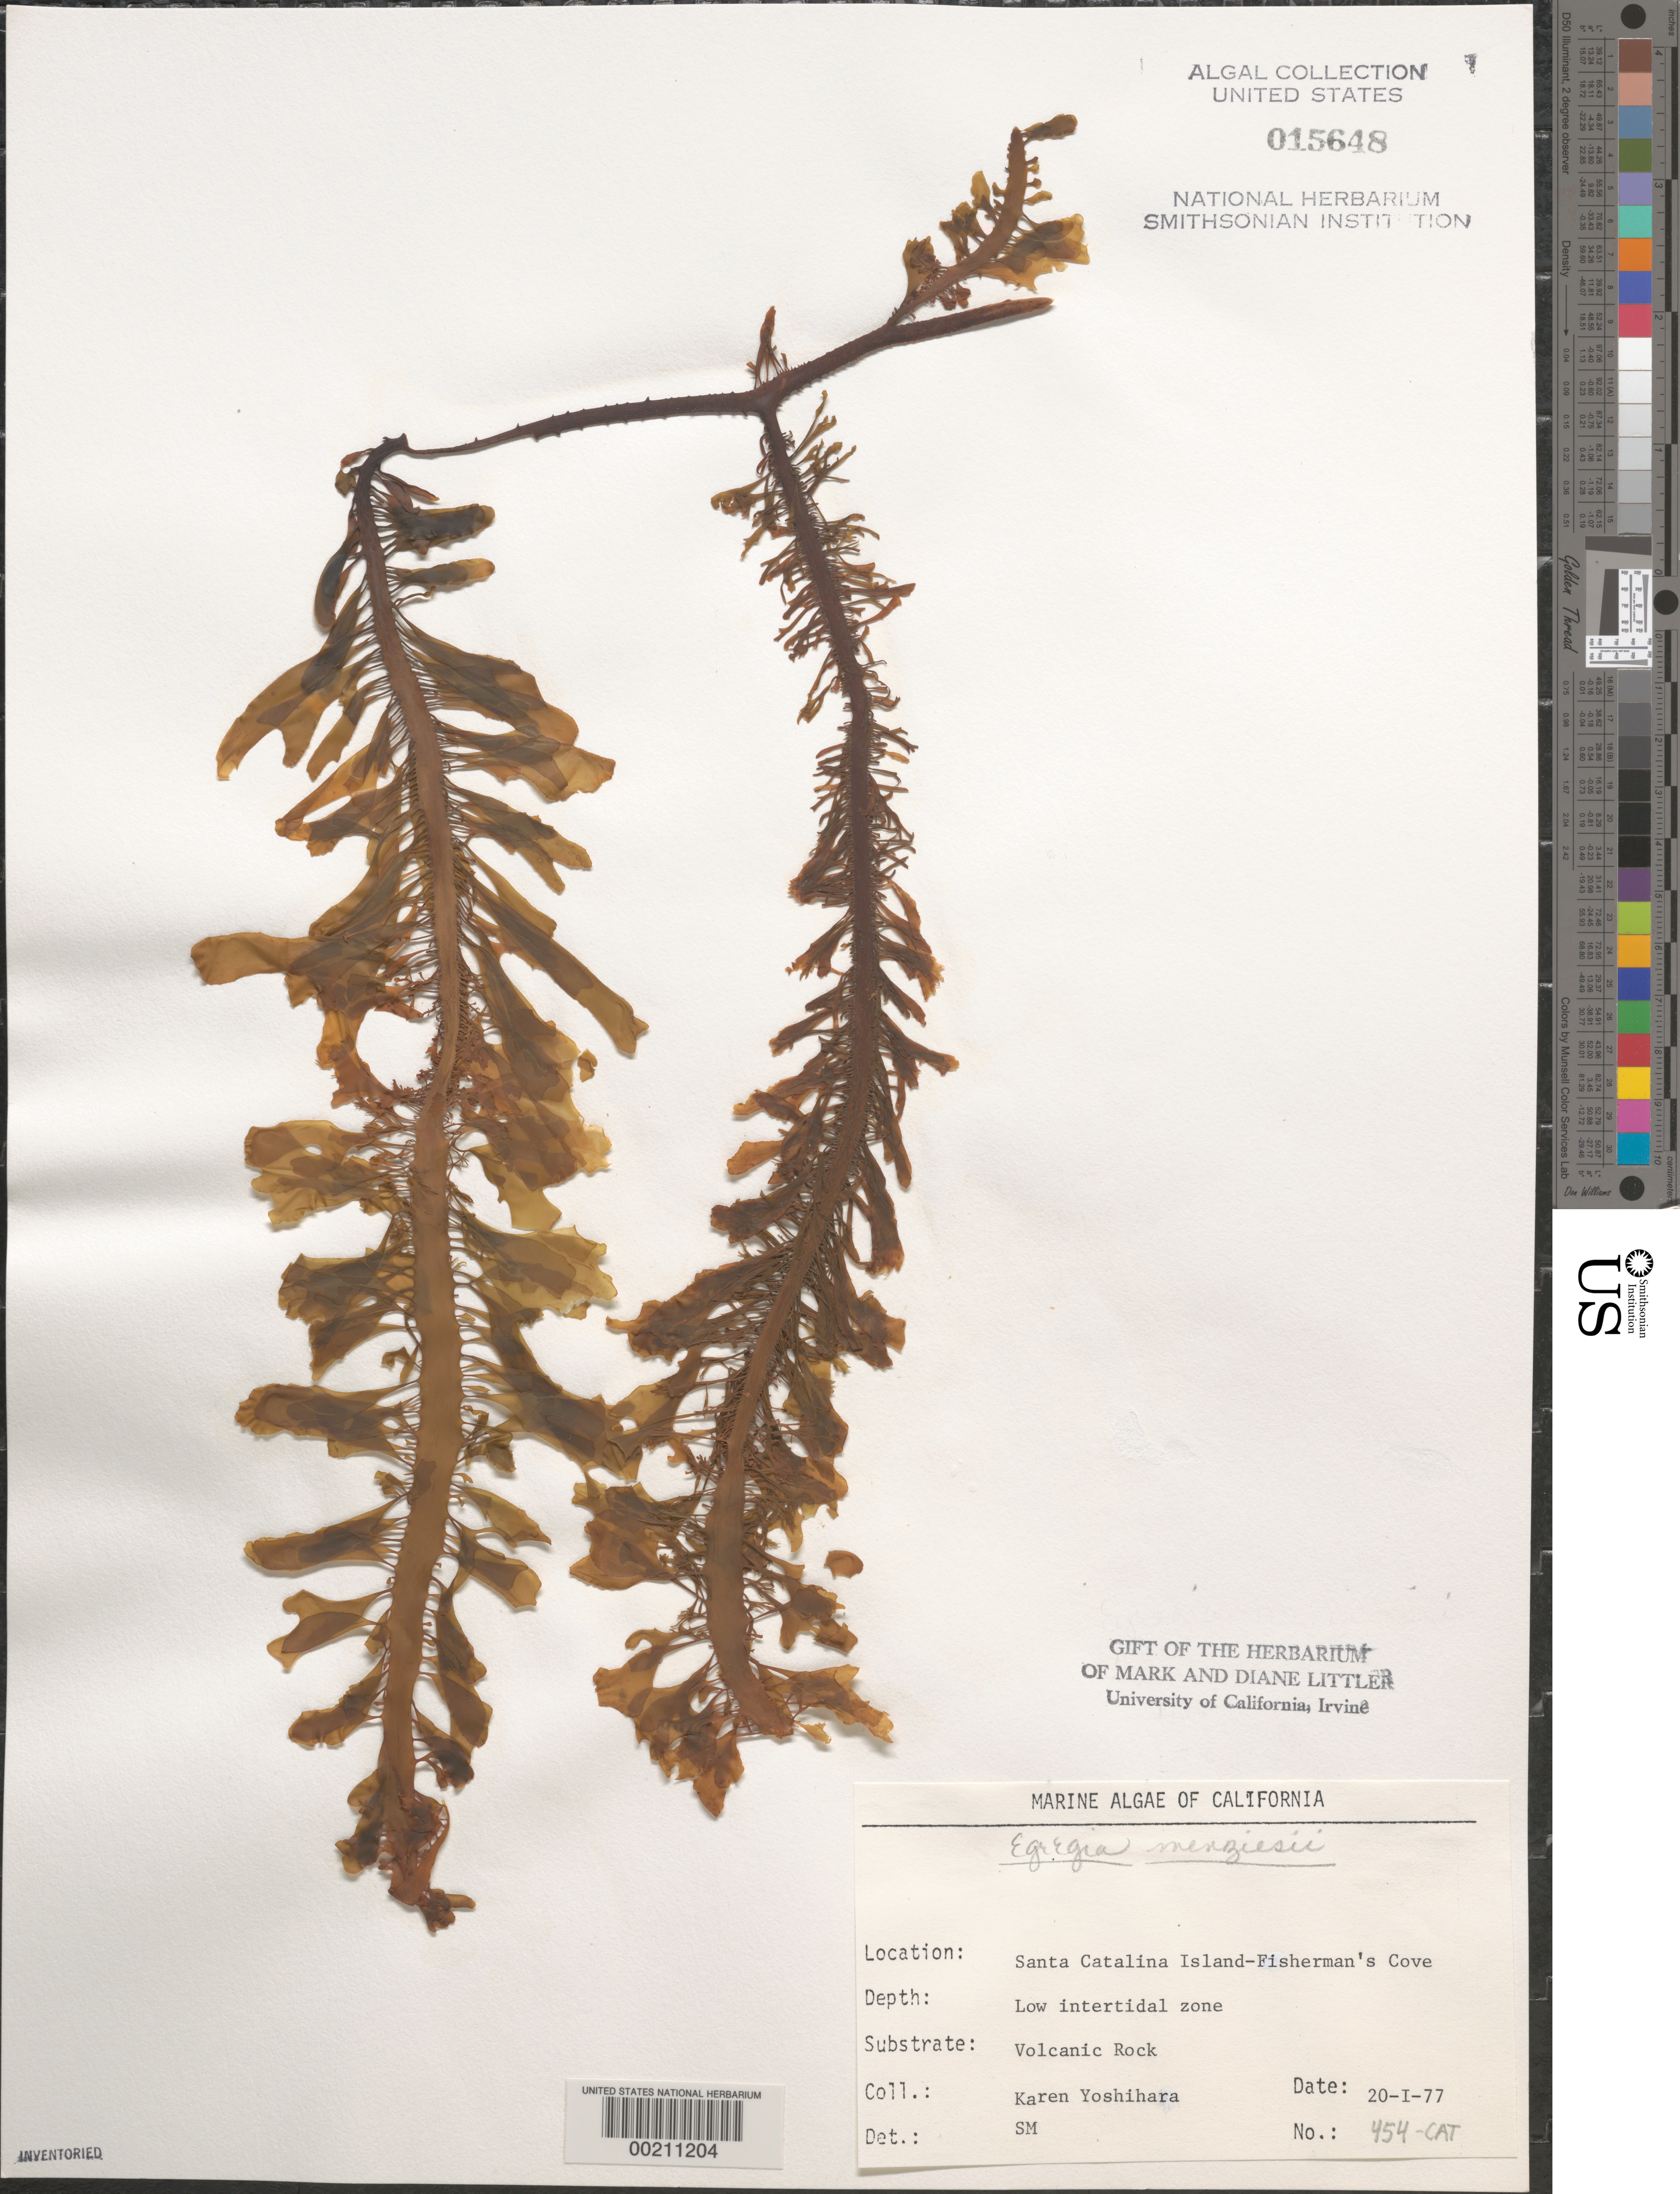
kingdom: Chromista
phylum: Ochrophyta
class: Phaeophyceae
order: Laminariales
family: Lessoniaceae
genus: Egregia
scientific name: Egregia menziesii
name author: (Turner) Aresch.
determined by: Murray, S. N.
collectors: P. Yoshihara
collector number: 454-CAT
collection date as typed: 20 Jan 1977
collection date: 1977-01-20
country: United States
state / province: California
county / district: Los Angeles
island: Santa Catalina Island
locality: Fishermen Cove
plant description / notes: BLM-SOCALBIGHT Rocky Intertidal Survey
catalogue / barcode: US 15648